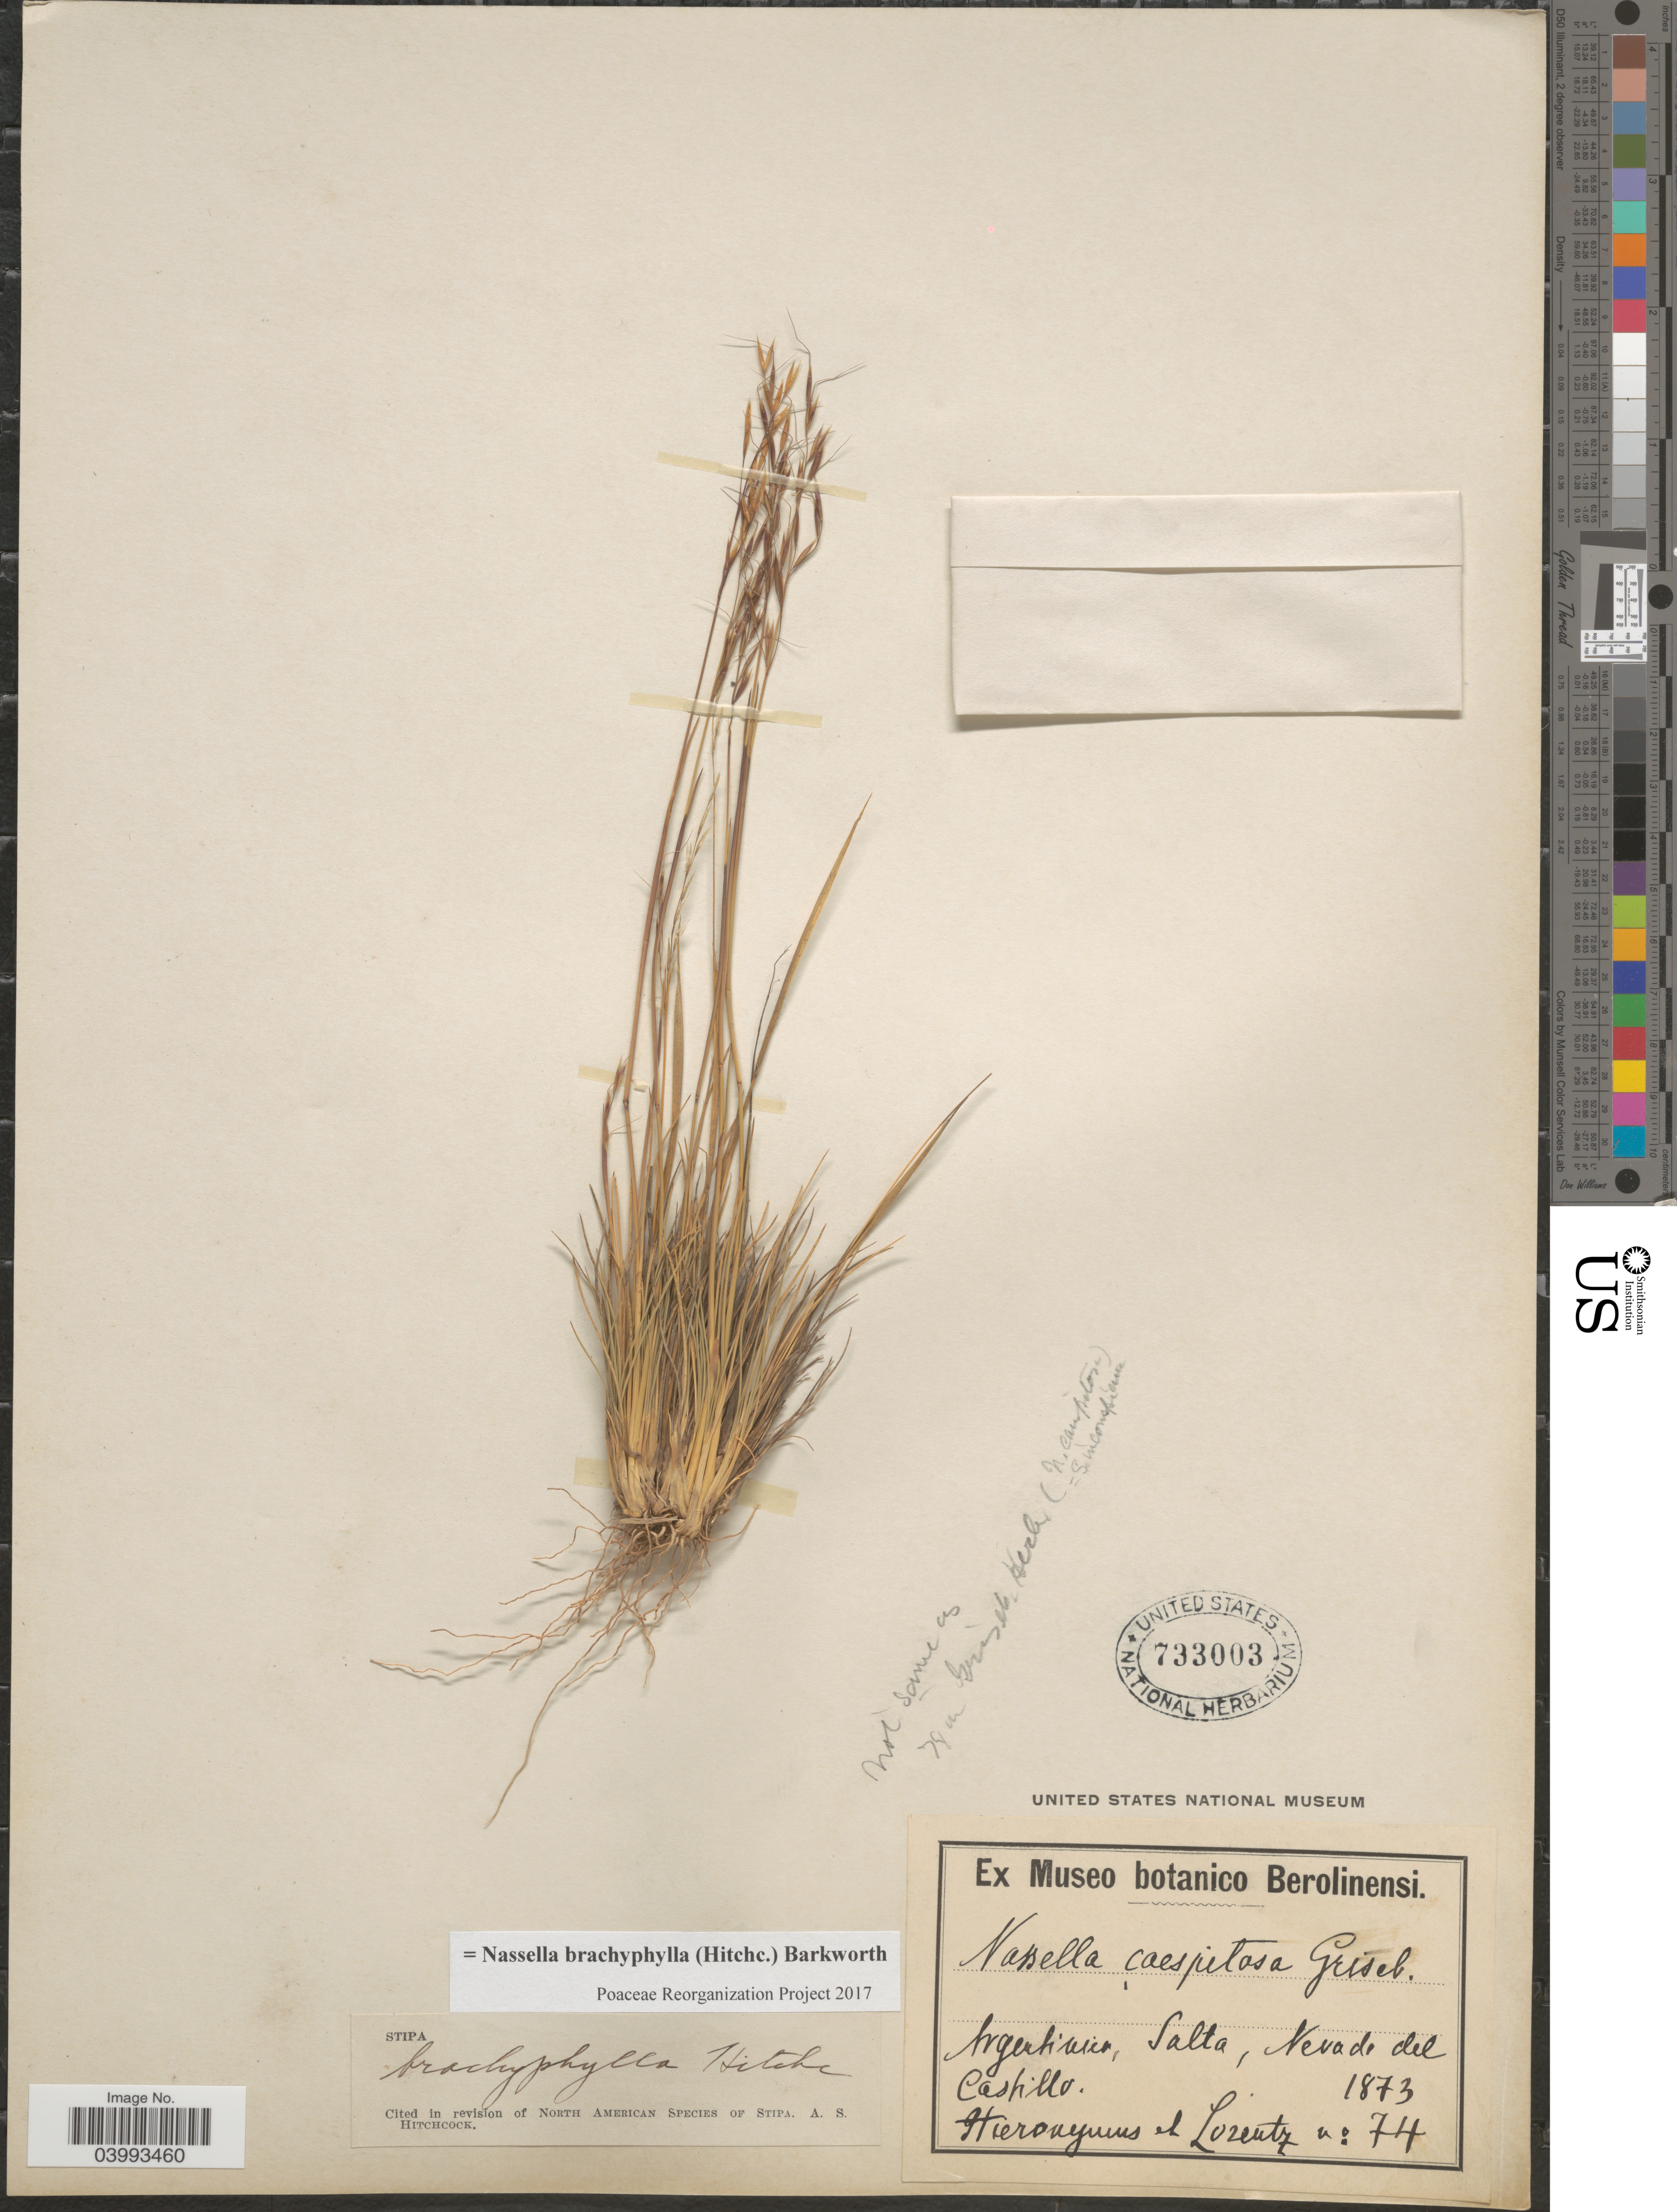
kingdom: Plantae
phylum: Tracheophyta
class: Liliopsida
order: Poales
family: Poaceae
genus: Nassella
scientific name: Nassella brachyphylla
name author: (Hitchc.) Barkworth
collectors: -. Hieronymus & -. Lorentz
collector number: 74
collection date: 1873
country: Argentina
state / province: Salta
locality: Nevada del Castillo.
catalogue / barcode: US 733003